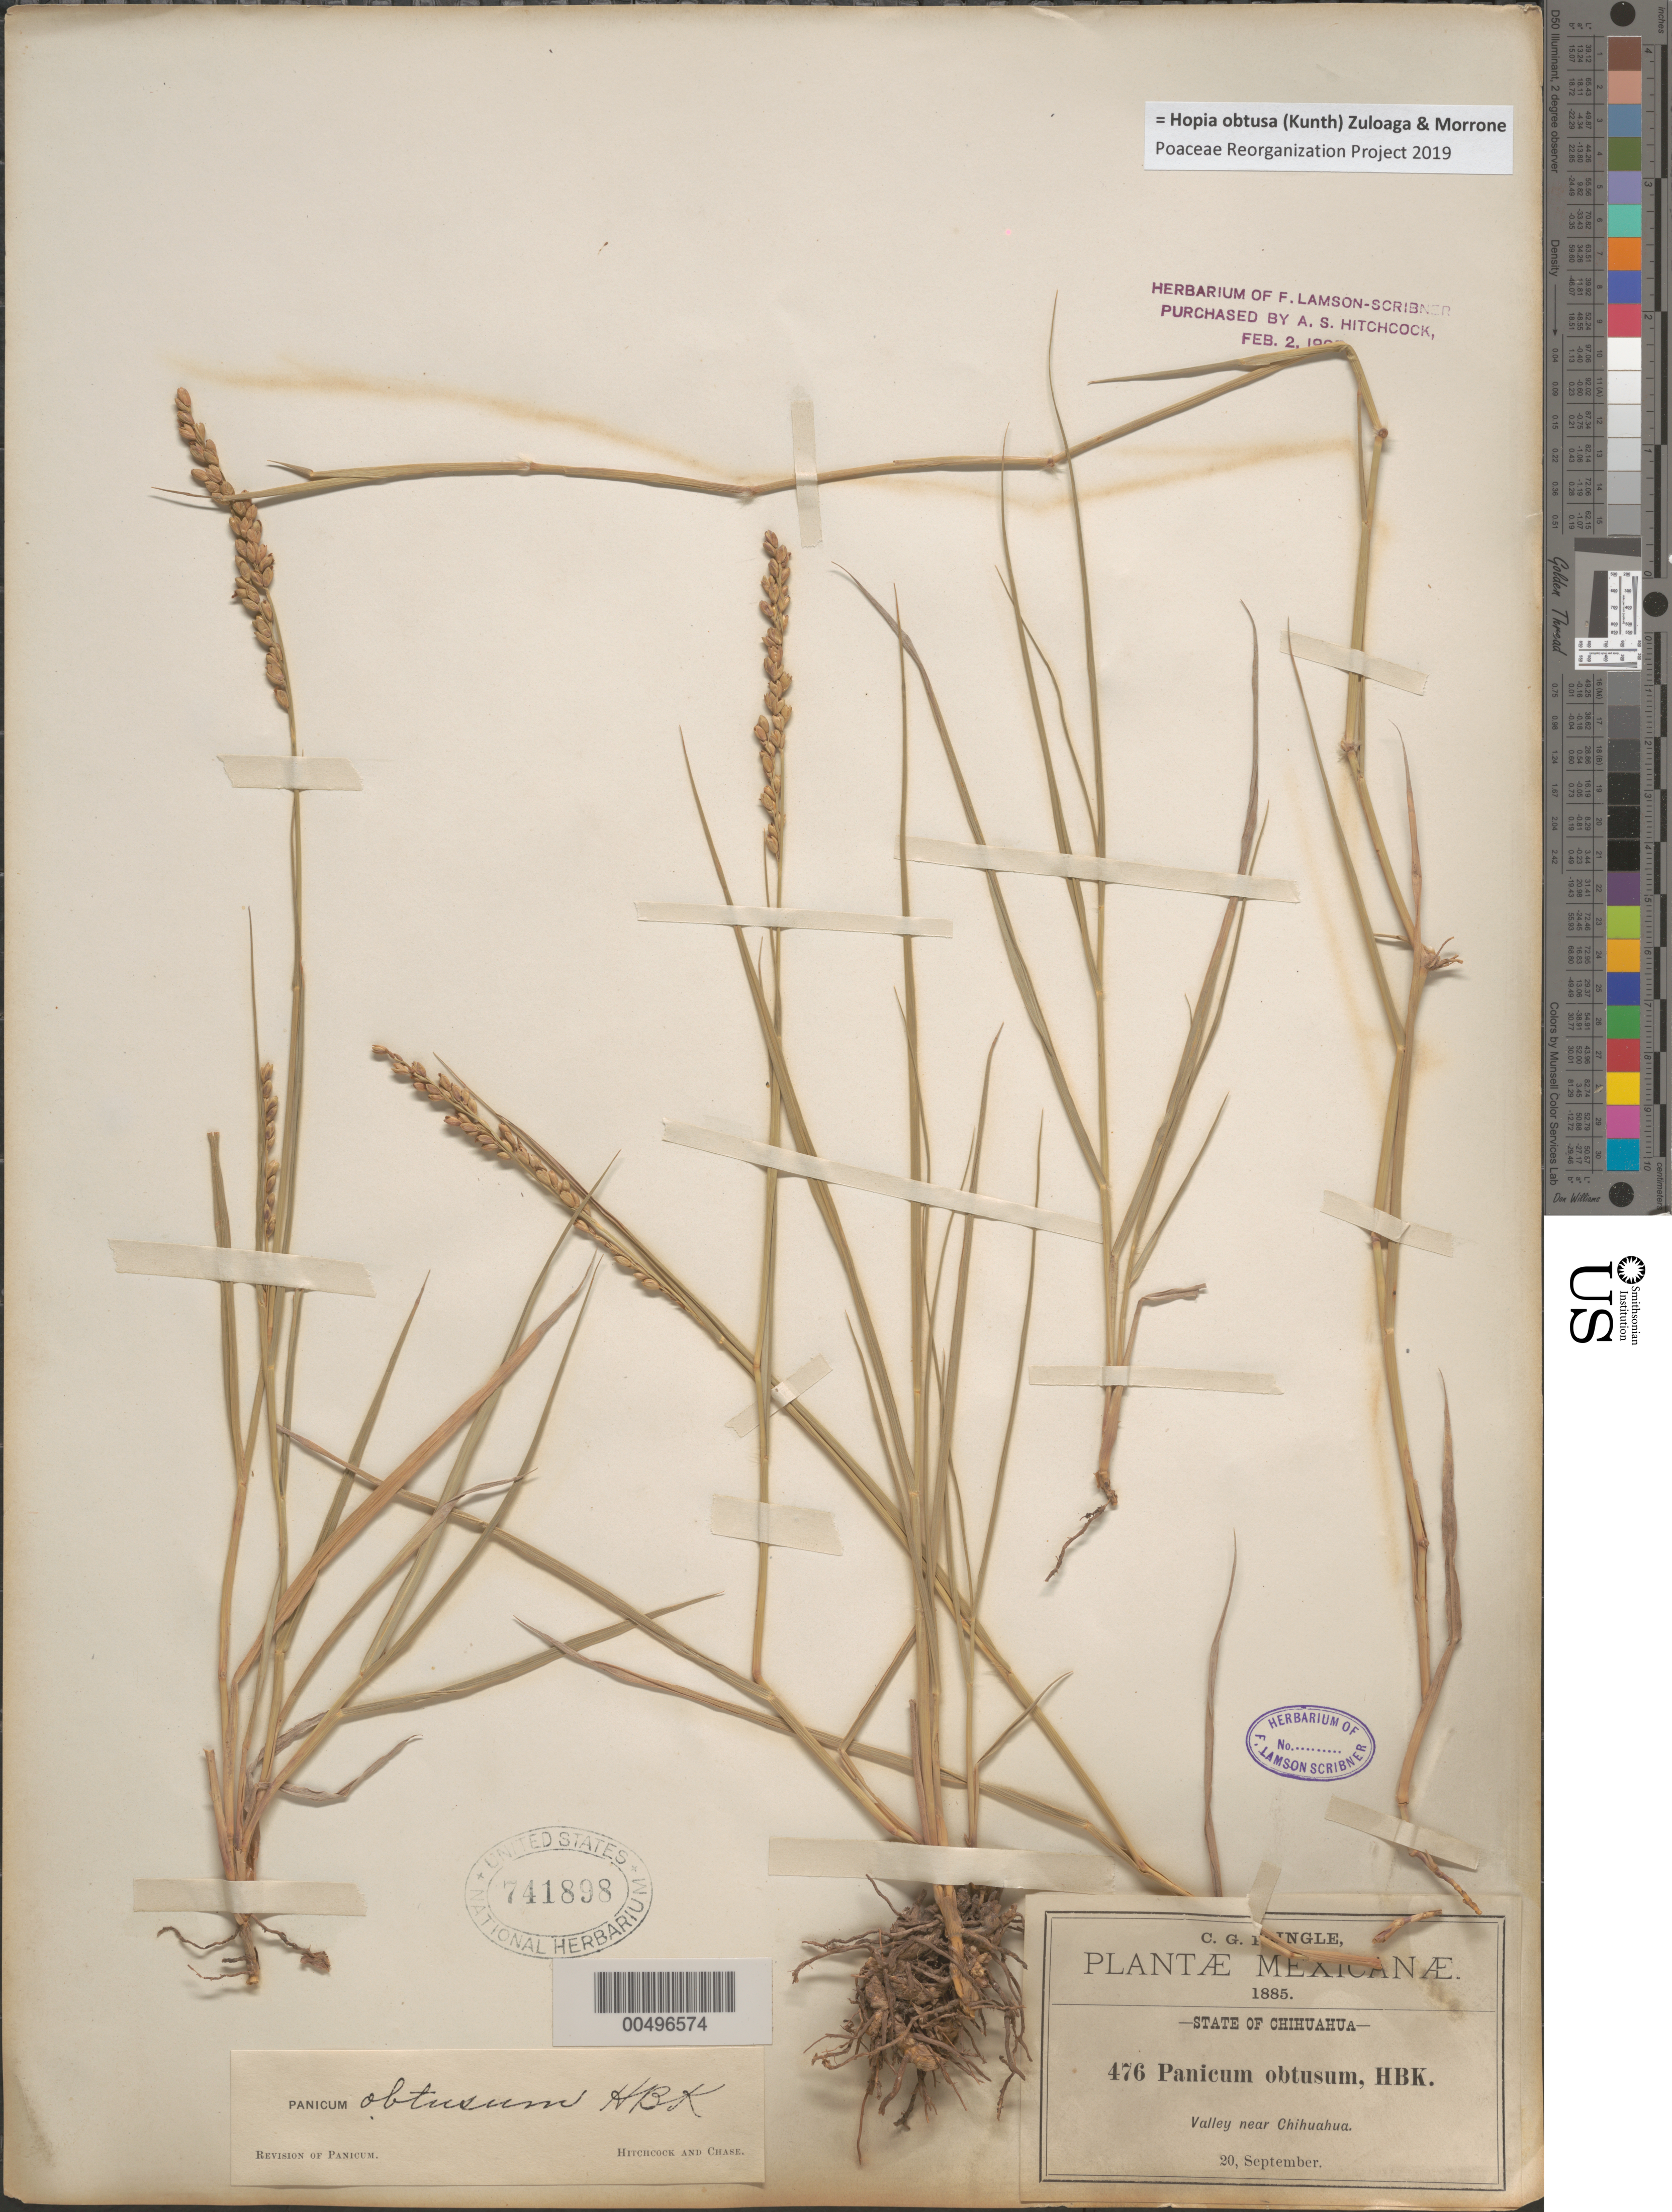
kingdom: Plantae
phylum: Tracheophyta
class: Liliopsida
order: Poales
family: Poaceae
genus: Panicum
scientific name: Panicum obtusum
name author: Kunth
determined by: Hitchcock, A. S.; Chase, [M.] A.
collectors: C. G. Pringle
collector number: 476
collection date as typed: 20 Sep 1885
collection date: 1885-09-20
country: Mexico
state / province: Chihuahua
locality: Near Chihuahua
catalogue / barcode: US 741898